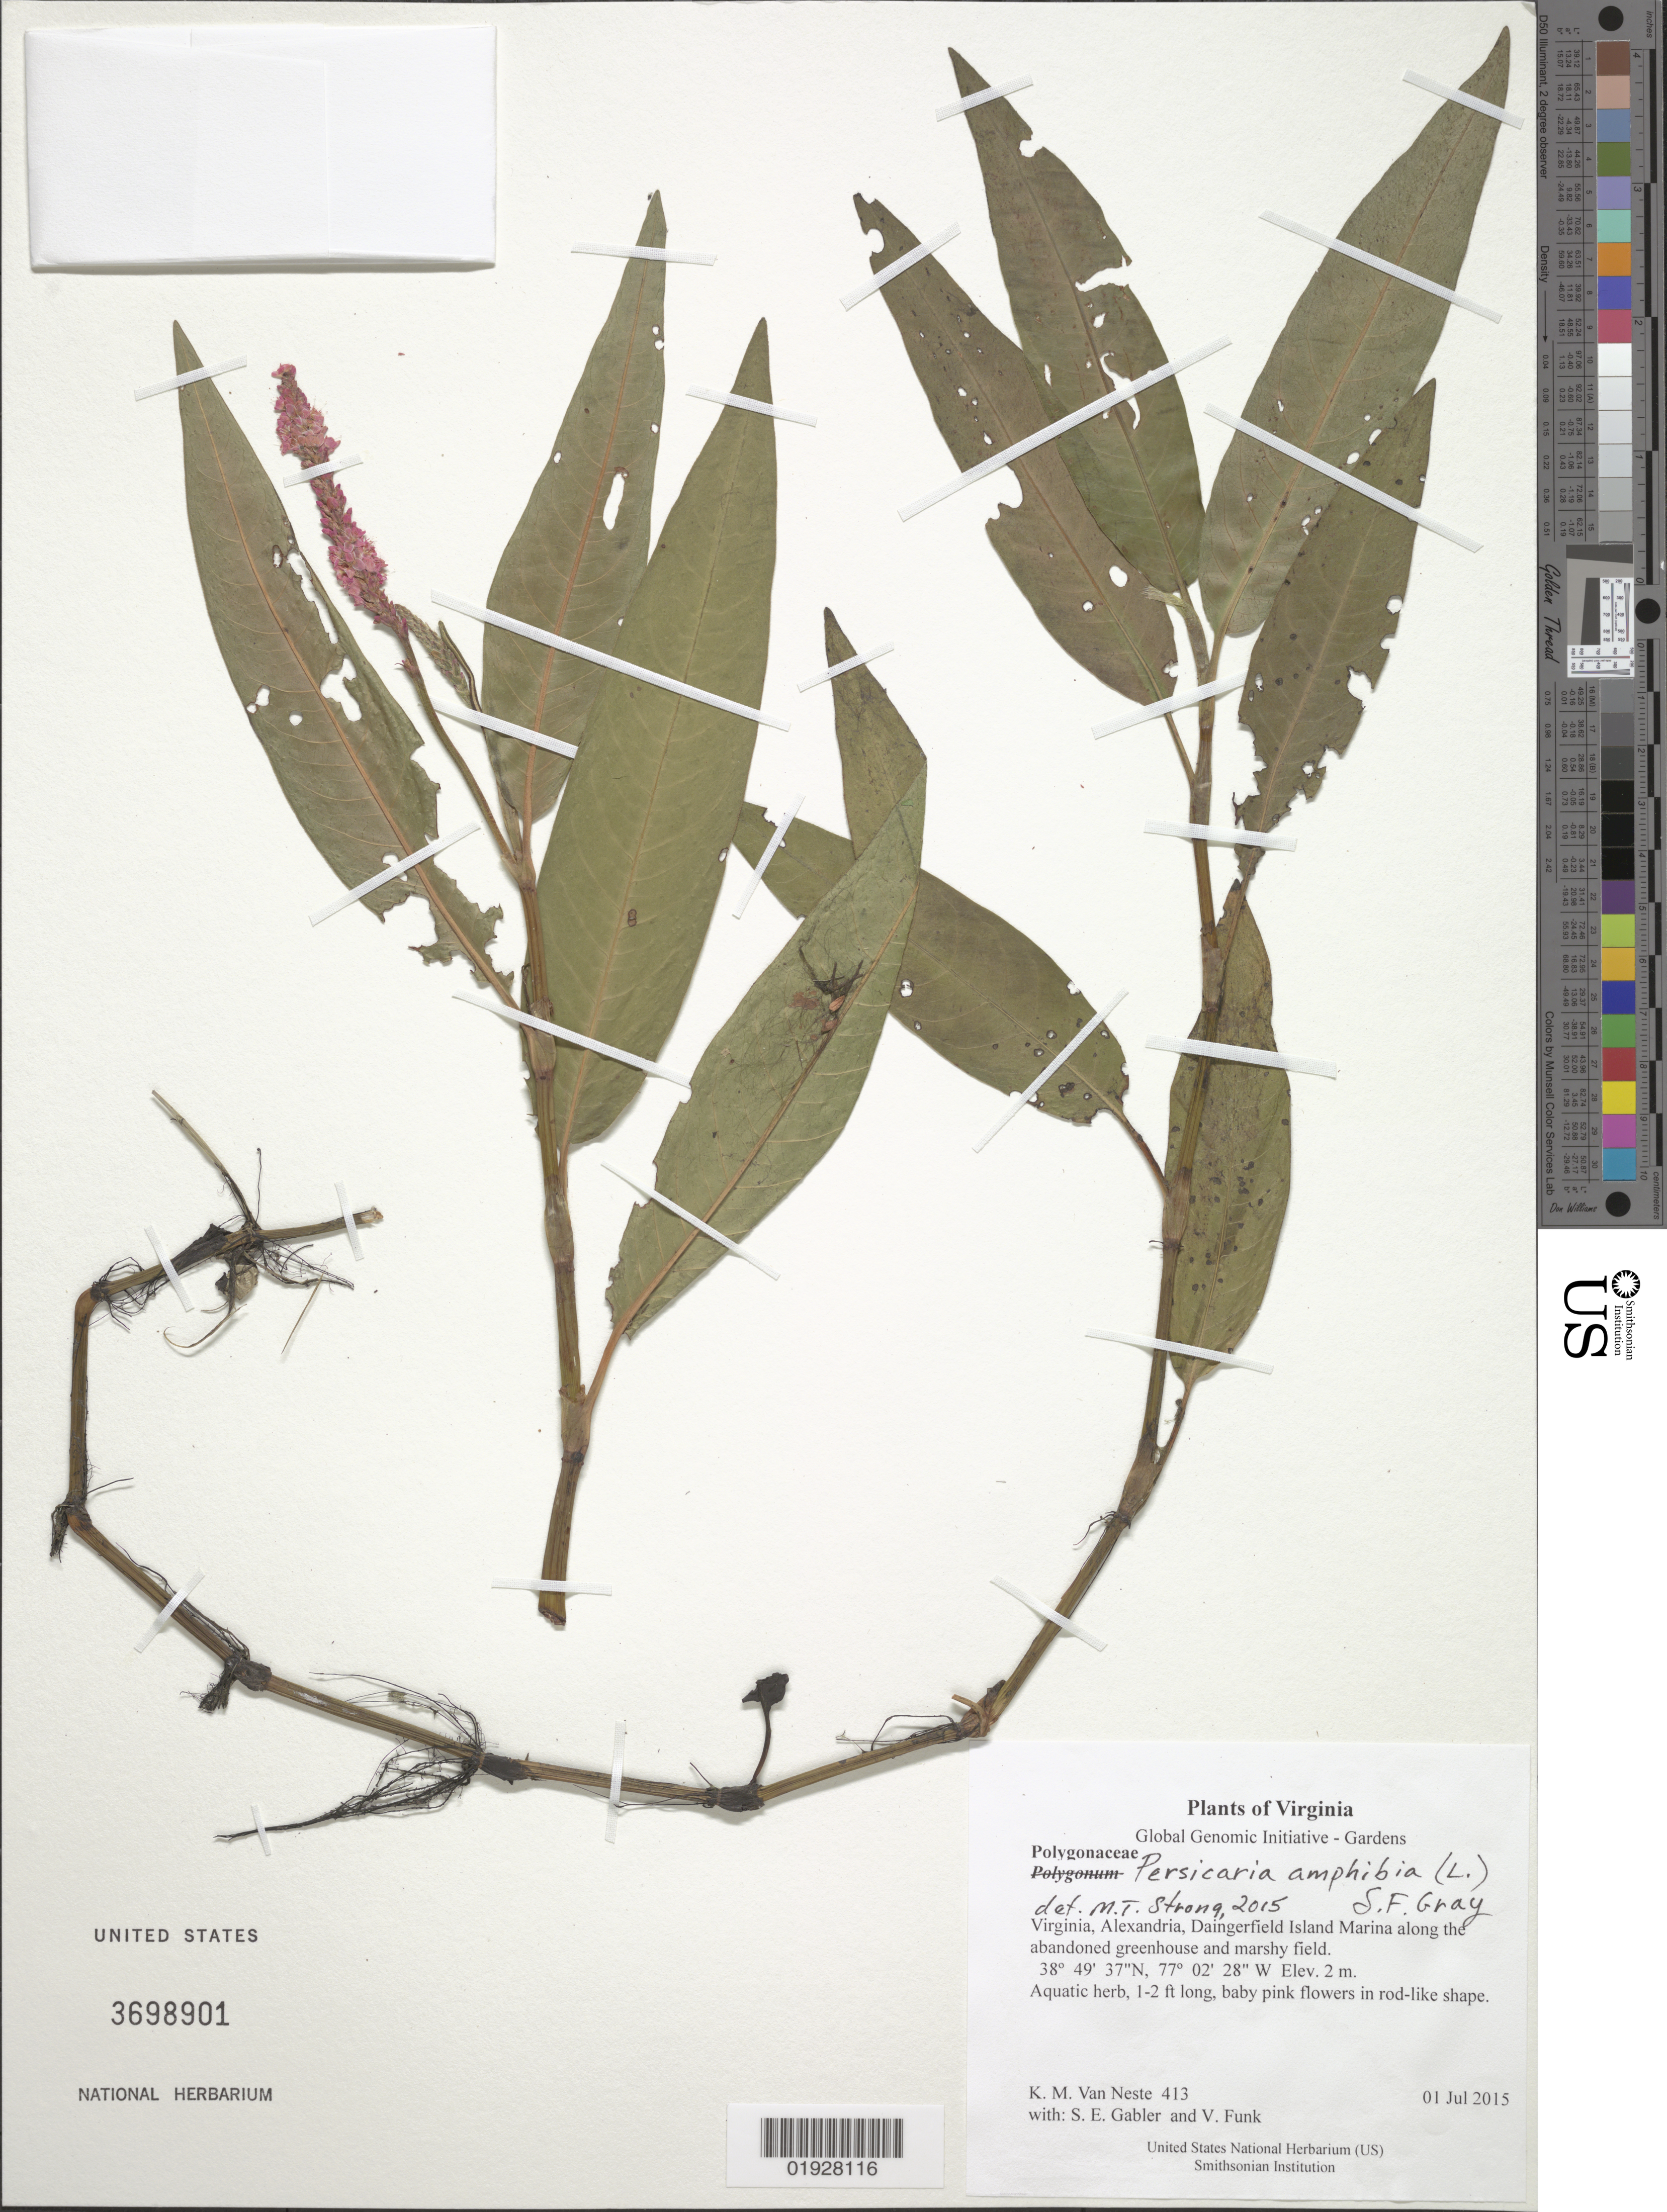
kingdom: Plantae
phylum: Tracheophyta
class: Magnoliopsida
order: Caryophyllales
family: Polygonaceae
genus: Persicaria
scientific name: Persicaria coccinea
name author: (Muhl. ex Willd.) Greene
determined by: Atha, D. E.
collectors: K. M. Van Neste, S. E. Gabler, V. Funk & R. Simmons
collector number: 413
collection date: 2015-07-01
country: United States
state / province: Virginia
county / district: City of Alexandria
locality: Daingerfield Island Marina along the abandoned greenhouse and marshy field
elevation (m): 2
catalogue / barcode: US 3698901